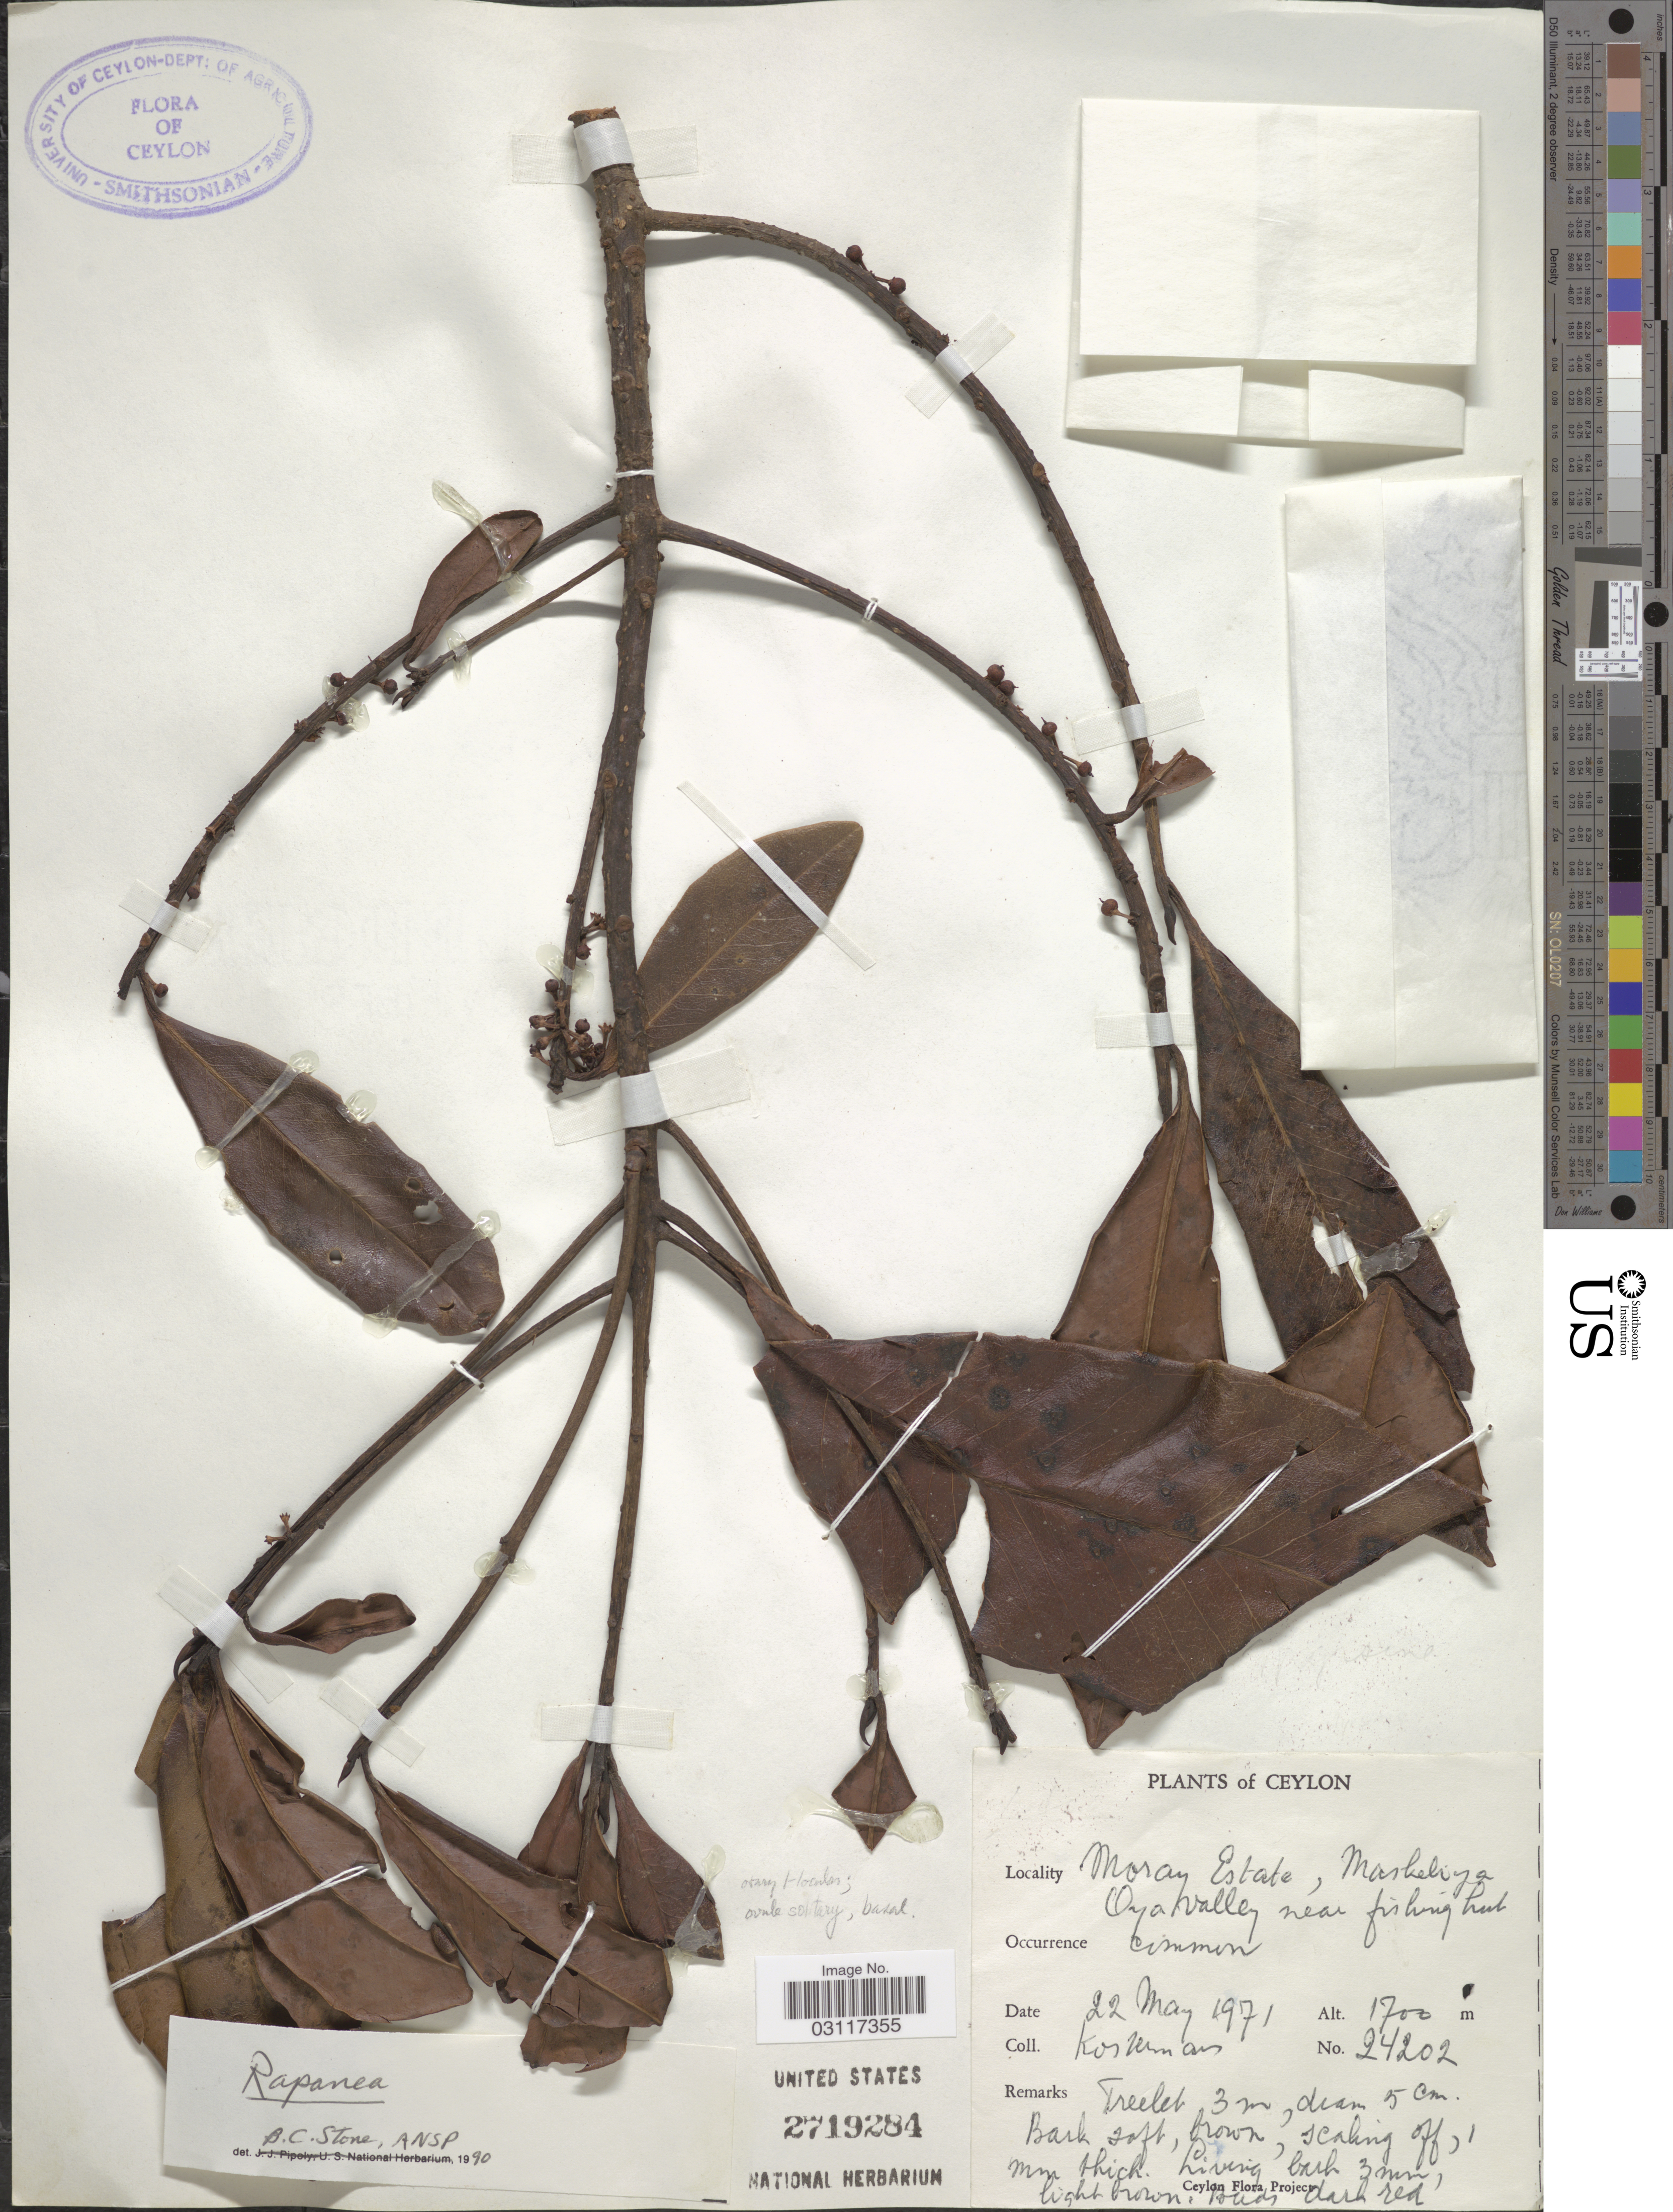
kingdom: Plantae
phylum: Tracheophyta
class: Magnoliopsida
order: Ericales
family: Primulaceae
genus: Myrsine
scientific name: Myrsine sp.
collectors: Kostermans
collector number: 24202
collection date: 1971-05-22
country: Sri Lanka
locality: Ceylon, Moray Estate, Maskeliya, Oya valley near fishing hut.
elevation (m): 1700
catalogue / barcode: US 2719284